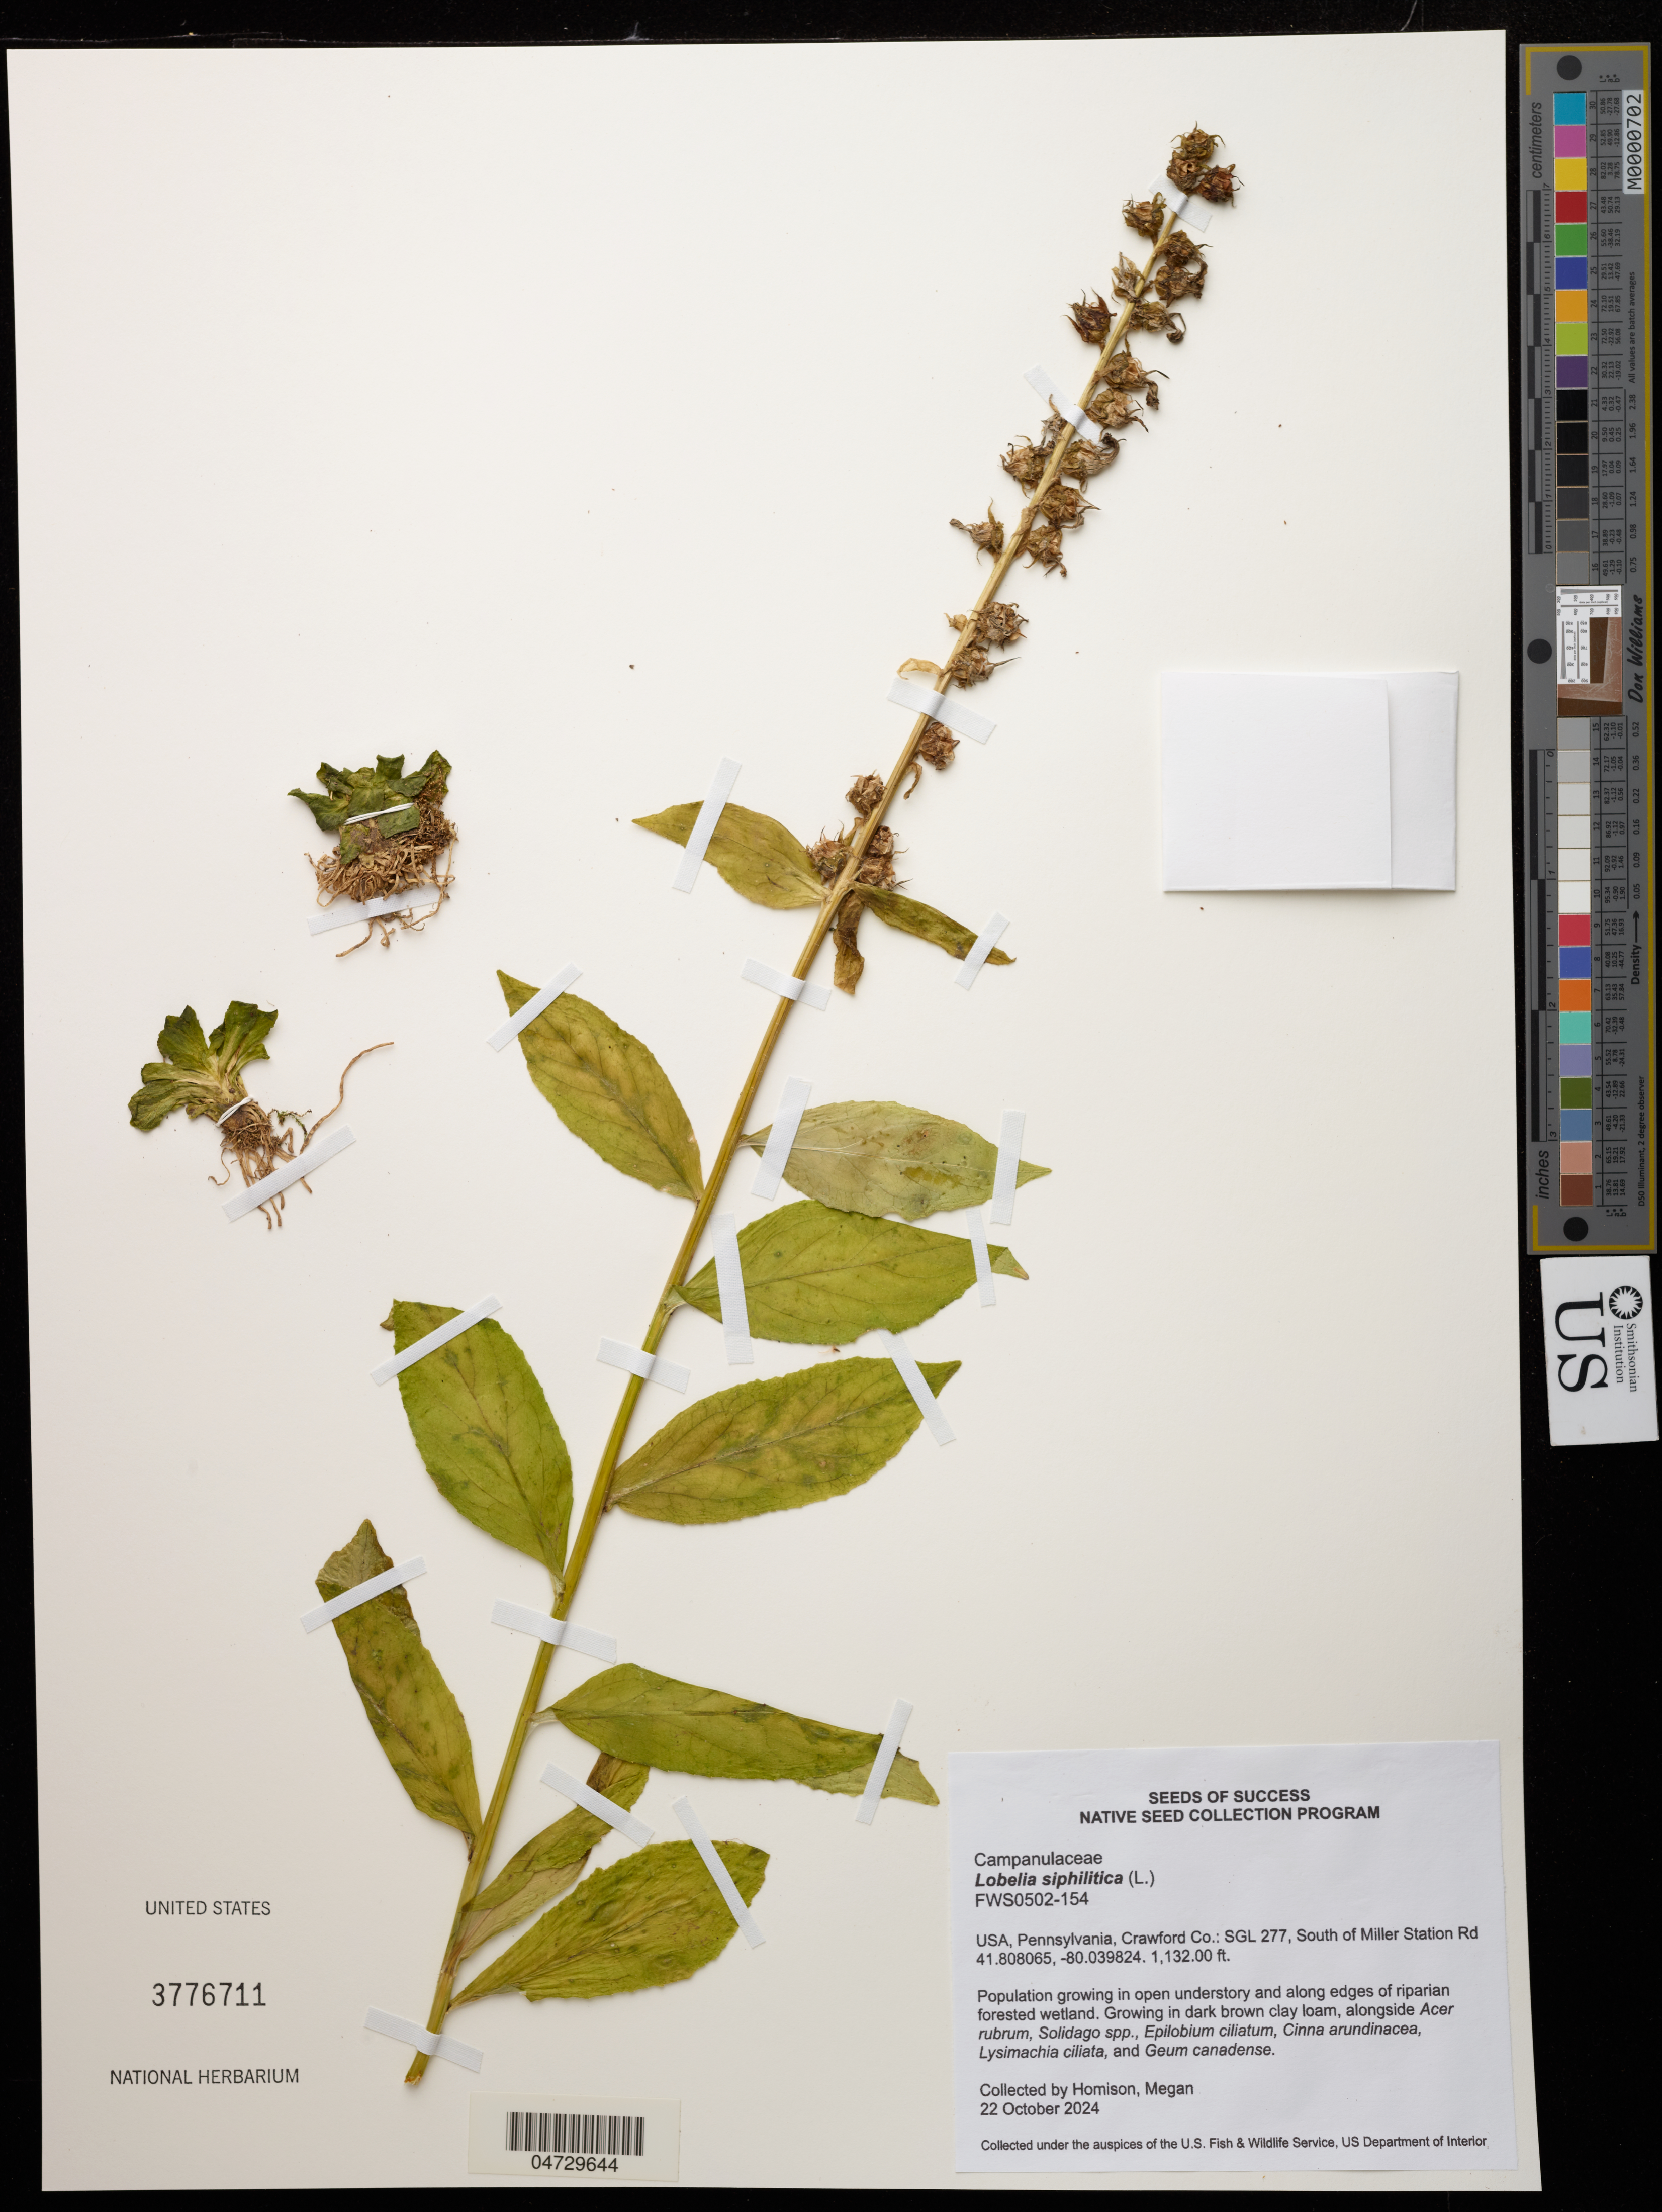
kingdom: Plantae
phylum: Tracheophyta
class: Magnoliopsida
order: Asterales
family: Campanulaceae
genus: Lobelia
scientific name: Lobelia siphilitica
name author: L.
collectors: M. Homison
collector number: FWS0502-154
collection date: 2024-10-22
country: United States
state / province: Pennsylvania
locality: Crawford Co.: SGL 277, South of Miller Station Rd.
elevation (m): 345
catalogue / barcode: US 3776711